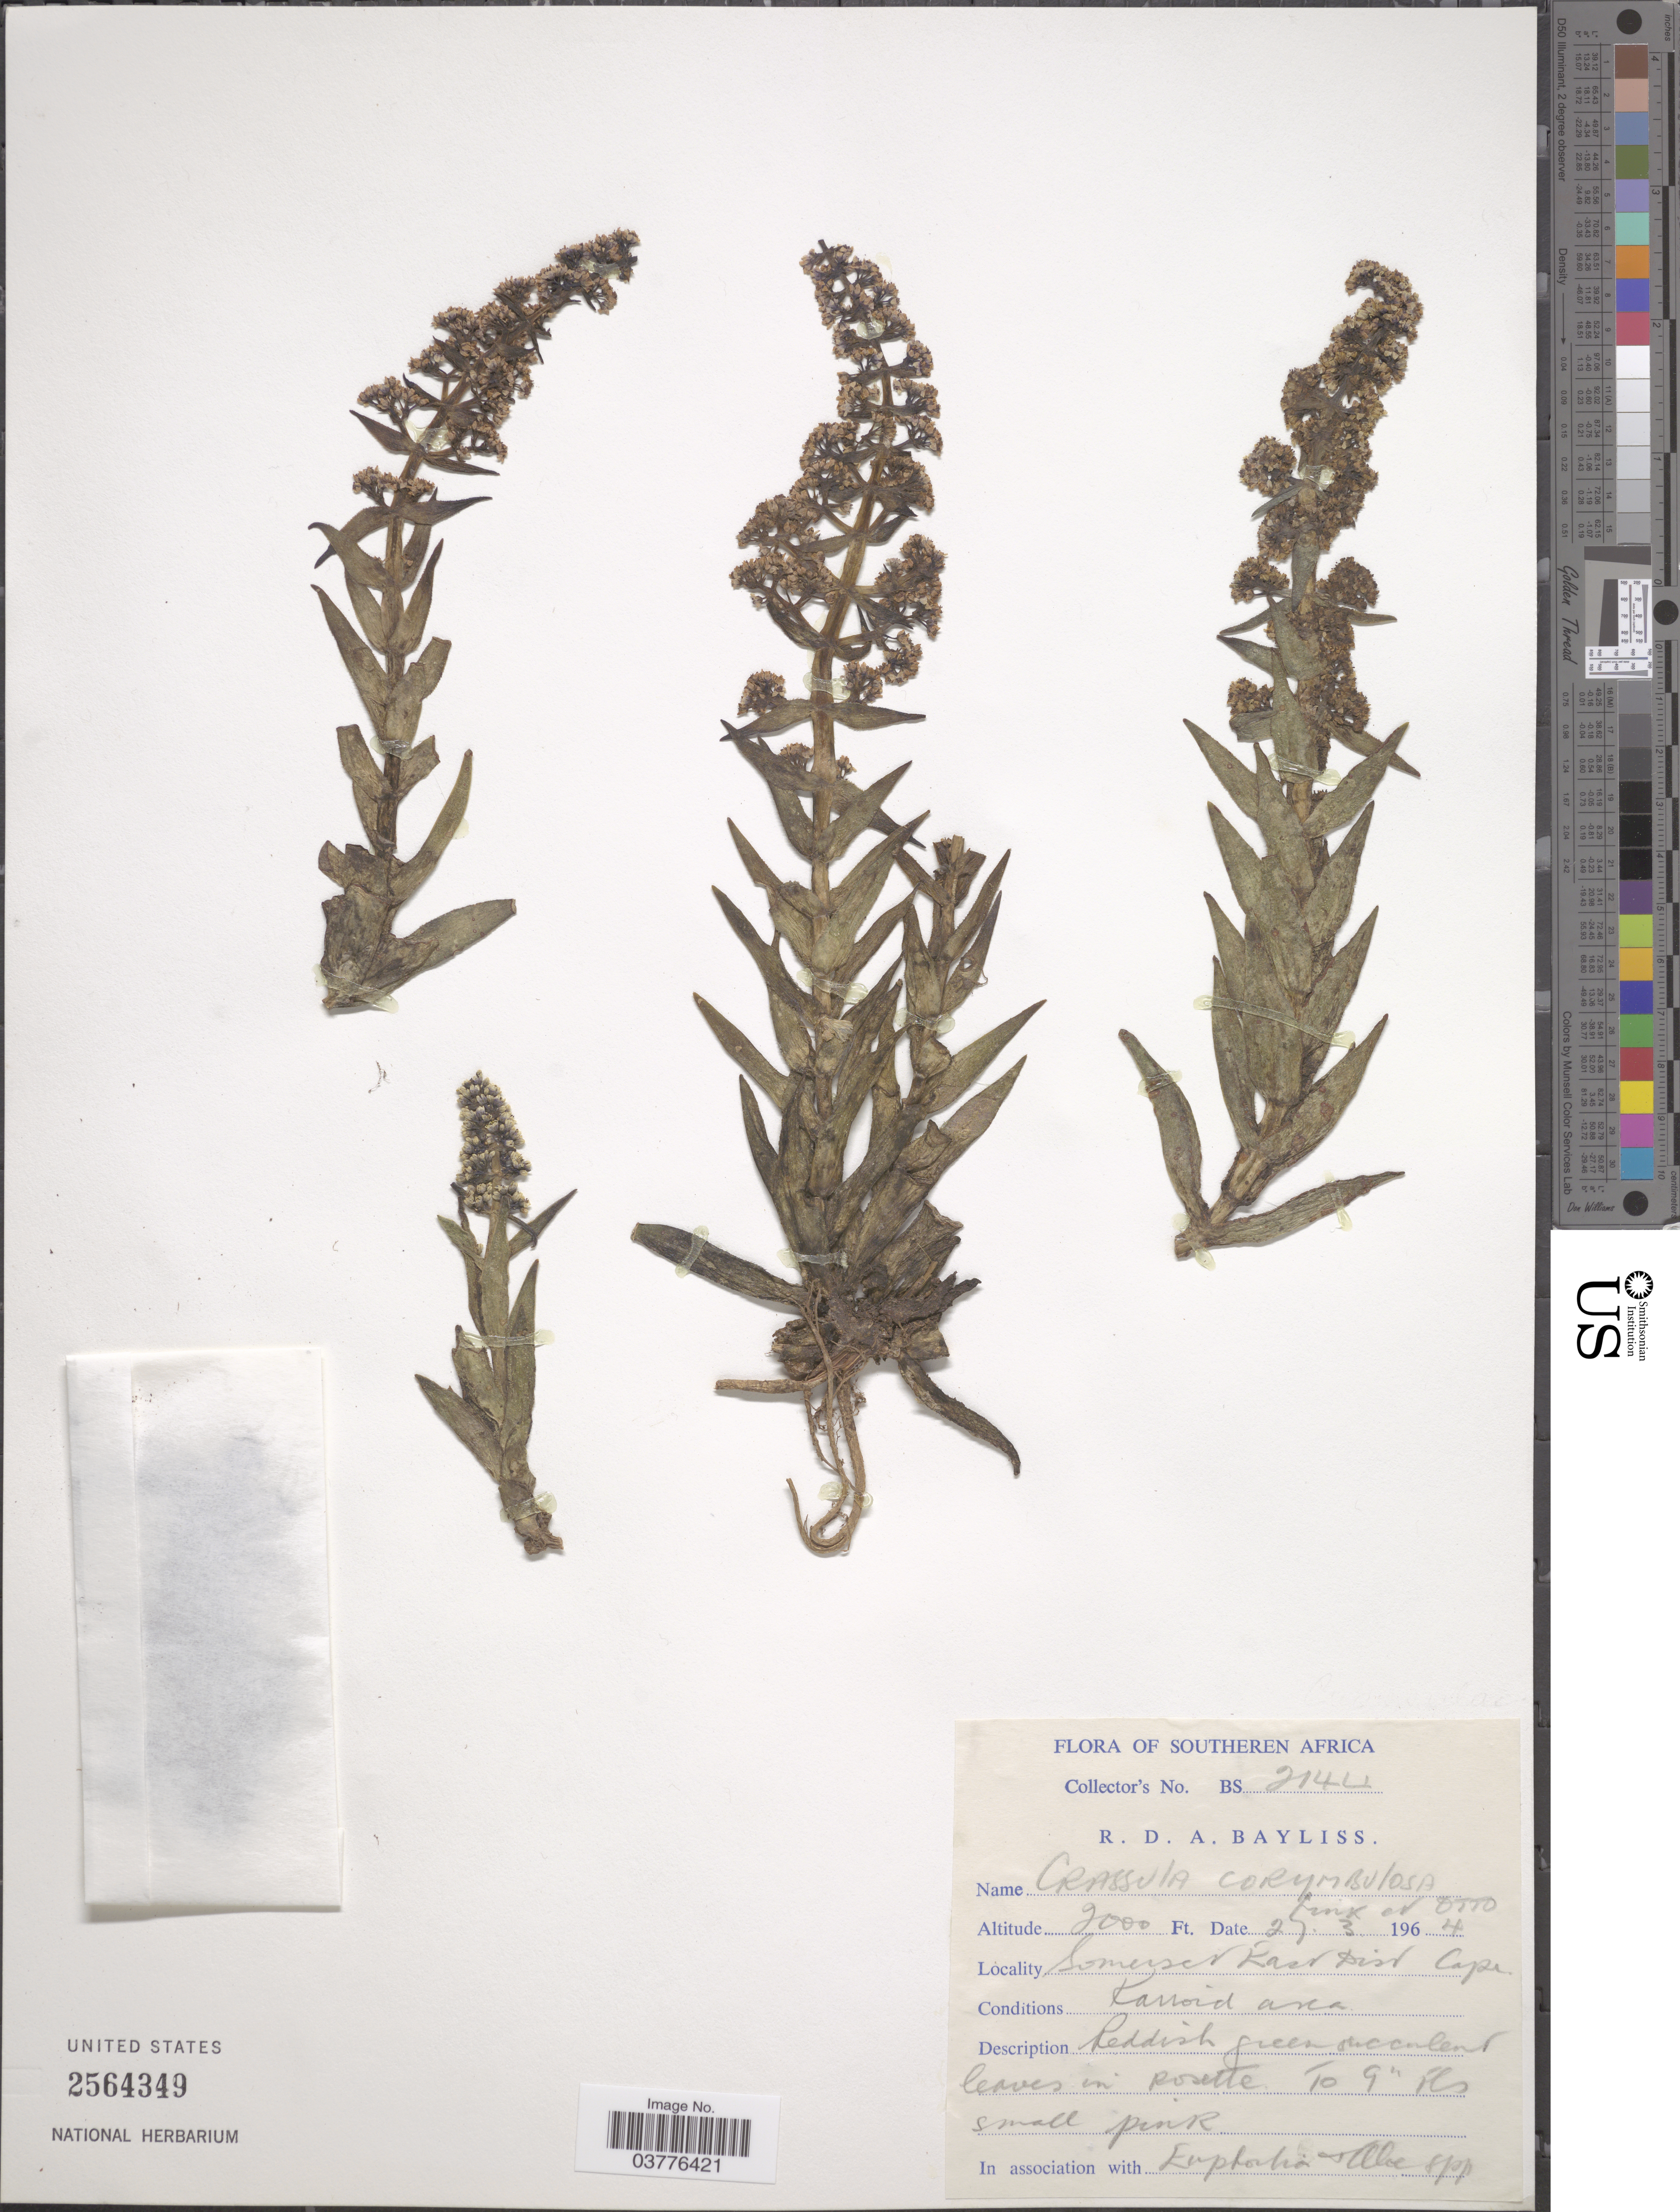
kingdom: Plantae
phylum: Tracheophyta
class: Magnoliopsida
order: Saxifragales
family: Crassulaceae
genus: Crassula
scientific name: Crassula capitella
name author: Thunb.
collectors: R. Bayliss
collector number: BS 2144*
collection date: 1964-03-27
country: South Africa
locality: Southern Africa. Somerset Kasr* Dist Cape.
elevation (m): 610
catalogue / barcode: US 2564349